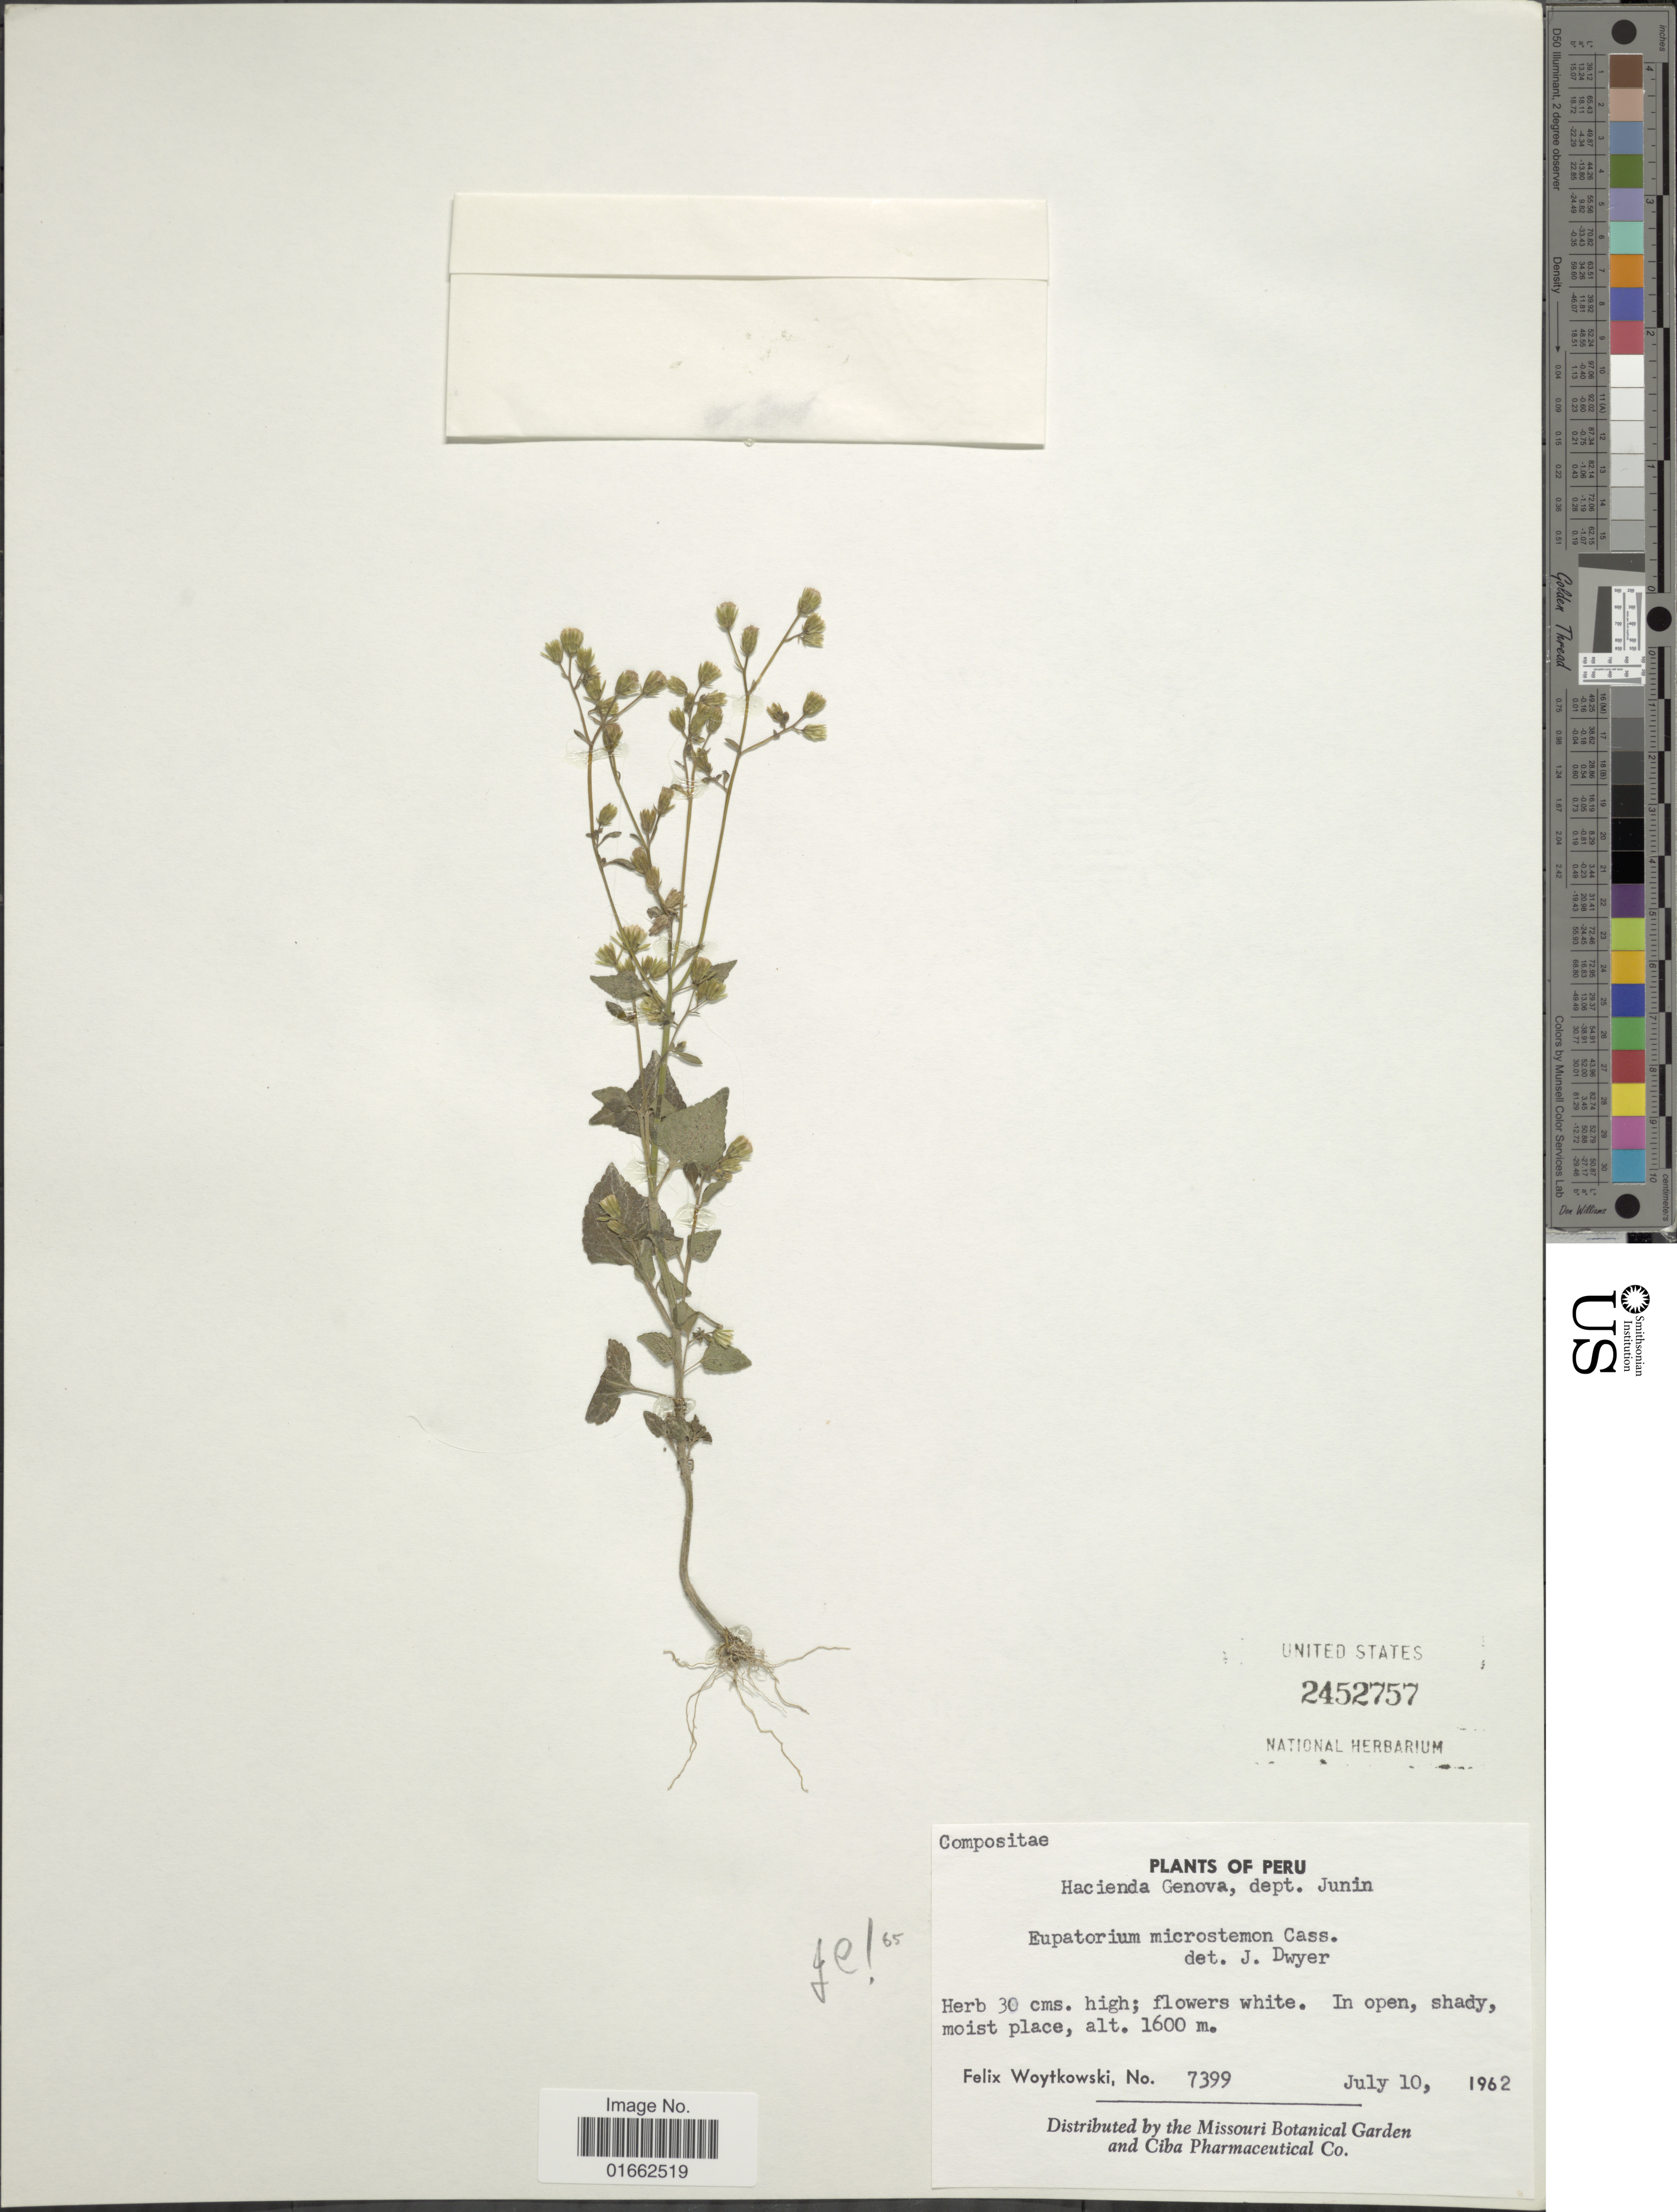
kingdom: Plantae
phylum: Tracheophyta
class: Magnoliopsida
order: Asterales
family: Asteraceae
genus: Fleischmannia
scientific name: Fleischmannia microstemon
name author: (Cass.) R.M. King & H. Rob.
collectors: F. Woytkowski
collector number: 7399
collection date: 1962-07-10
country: Peru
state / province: Junín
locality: Hacienda Genova, dept. Junin.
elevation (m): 1600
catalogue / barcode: US 2452757